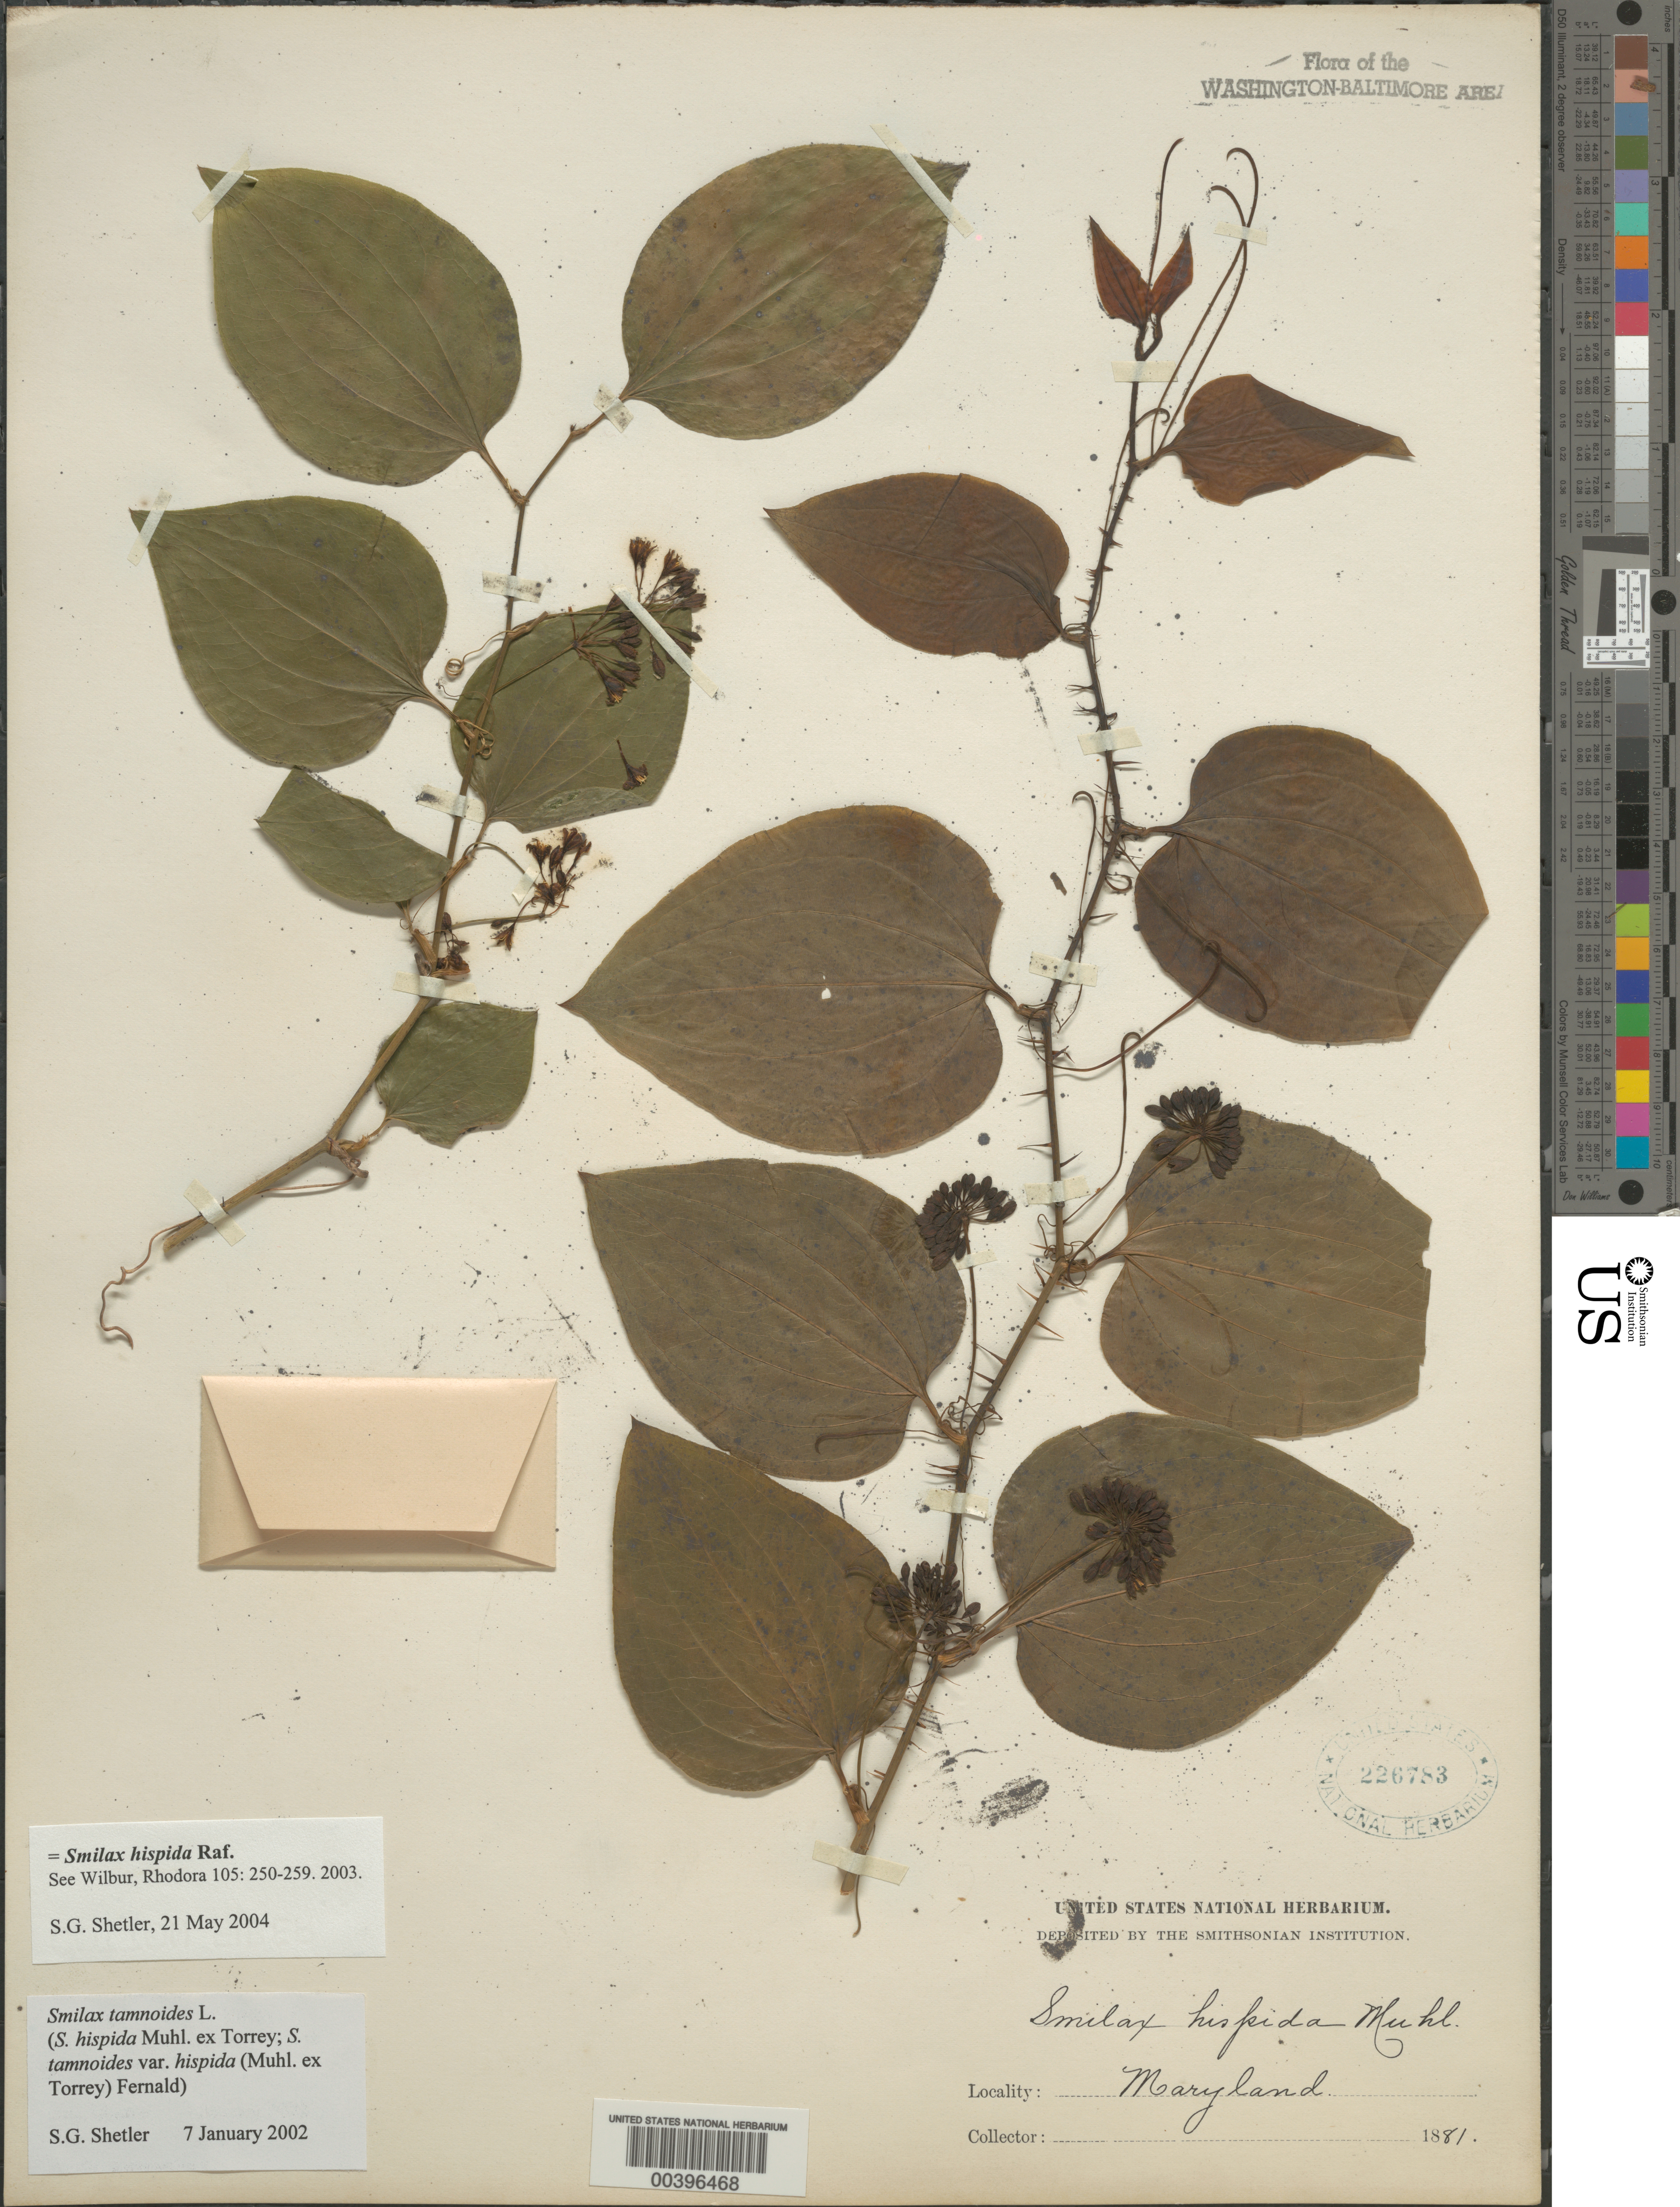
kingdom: Plantae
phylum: Tracheophyta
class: Liliopsida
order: Liliales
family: Smilacaceae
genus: Smilax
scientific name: Smilax hispida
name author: Raf.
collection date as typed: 1881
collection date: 1881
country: United States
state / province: Maryland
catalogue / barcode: US 226783